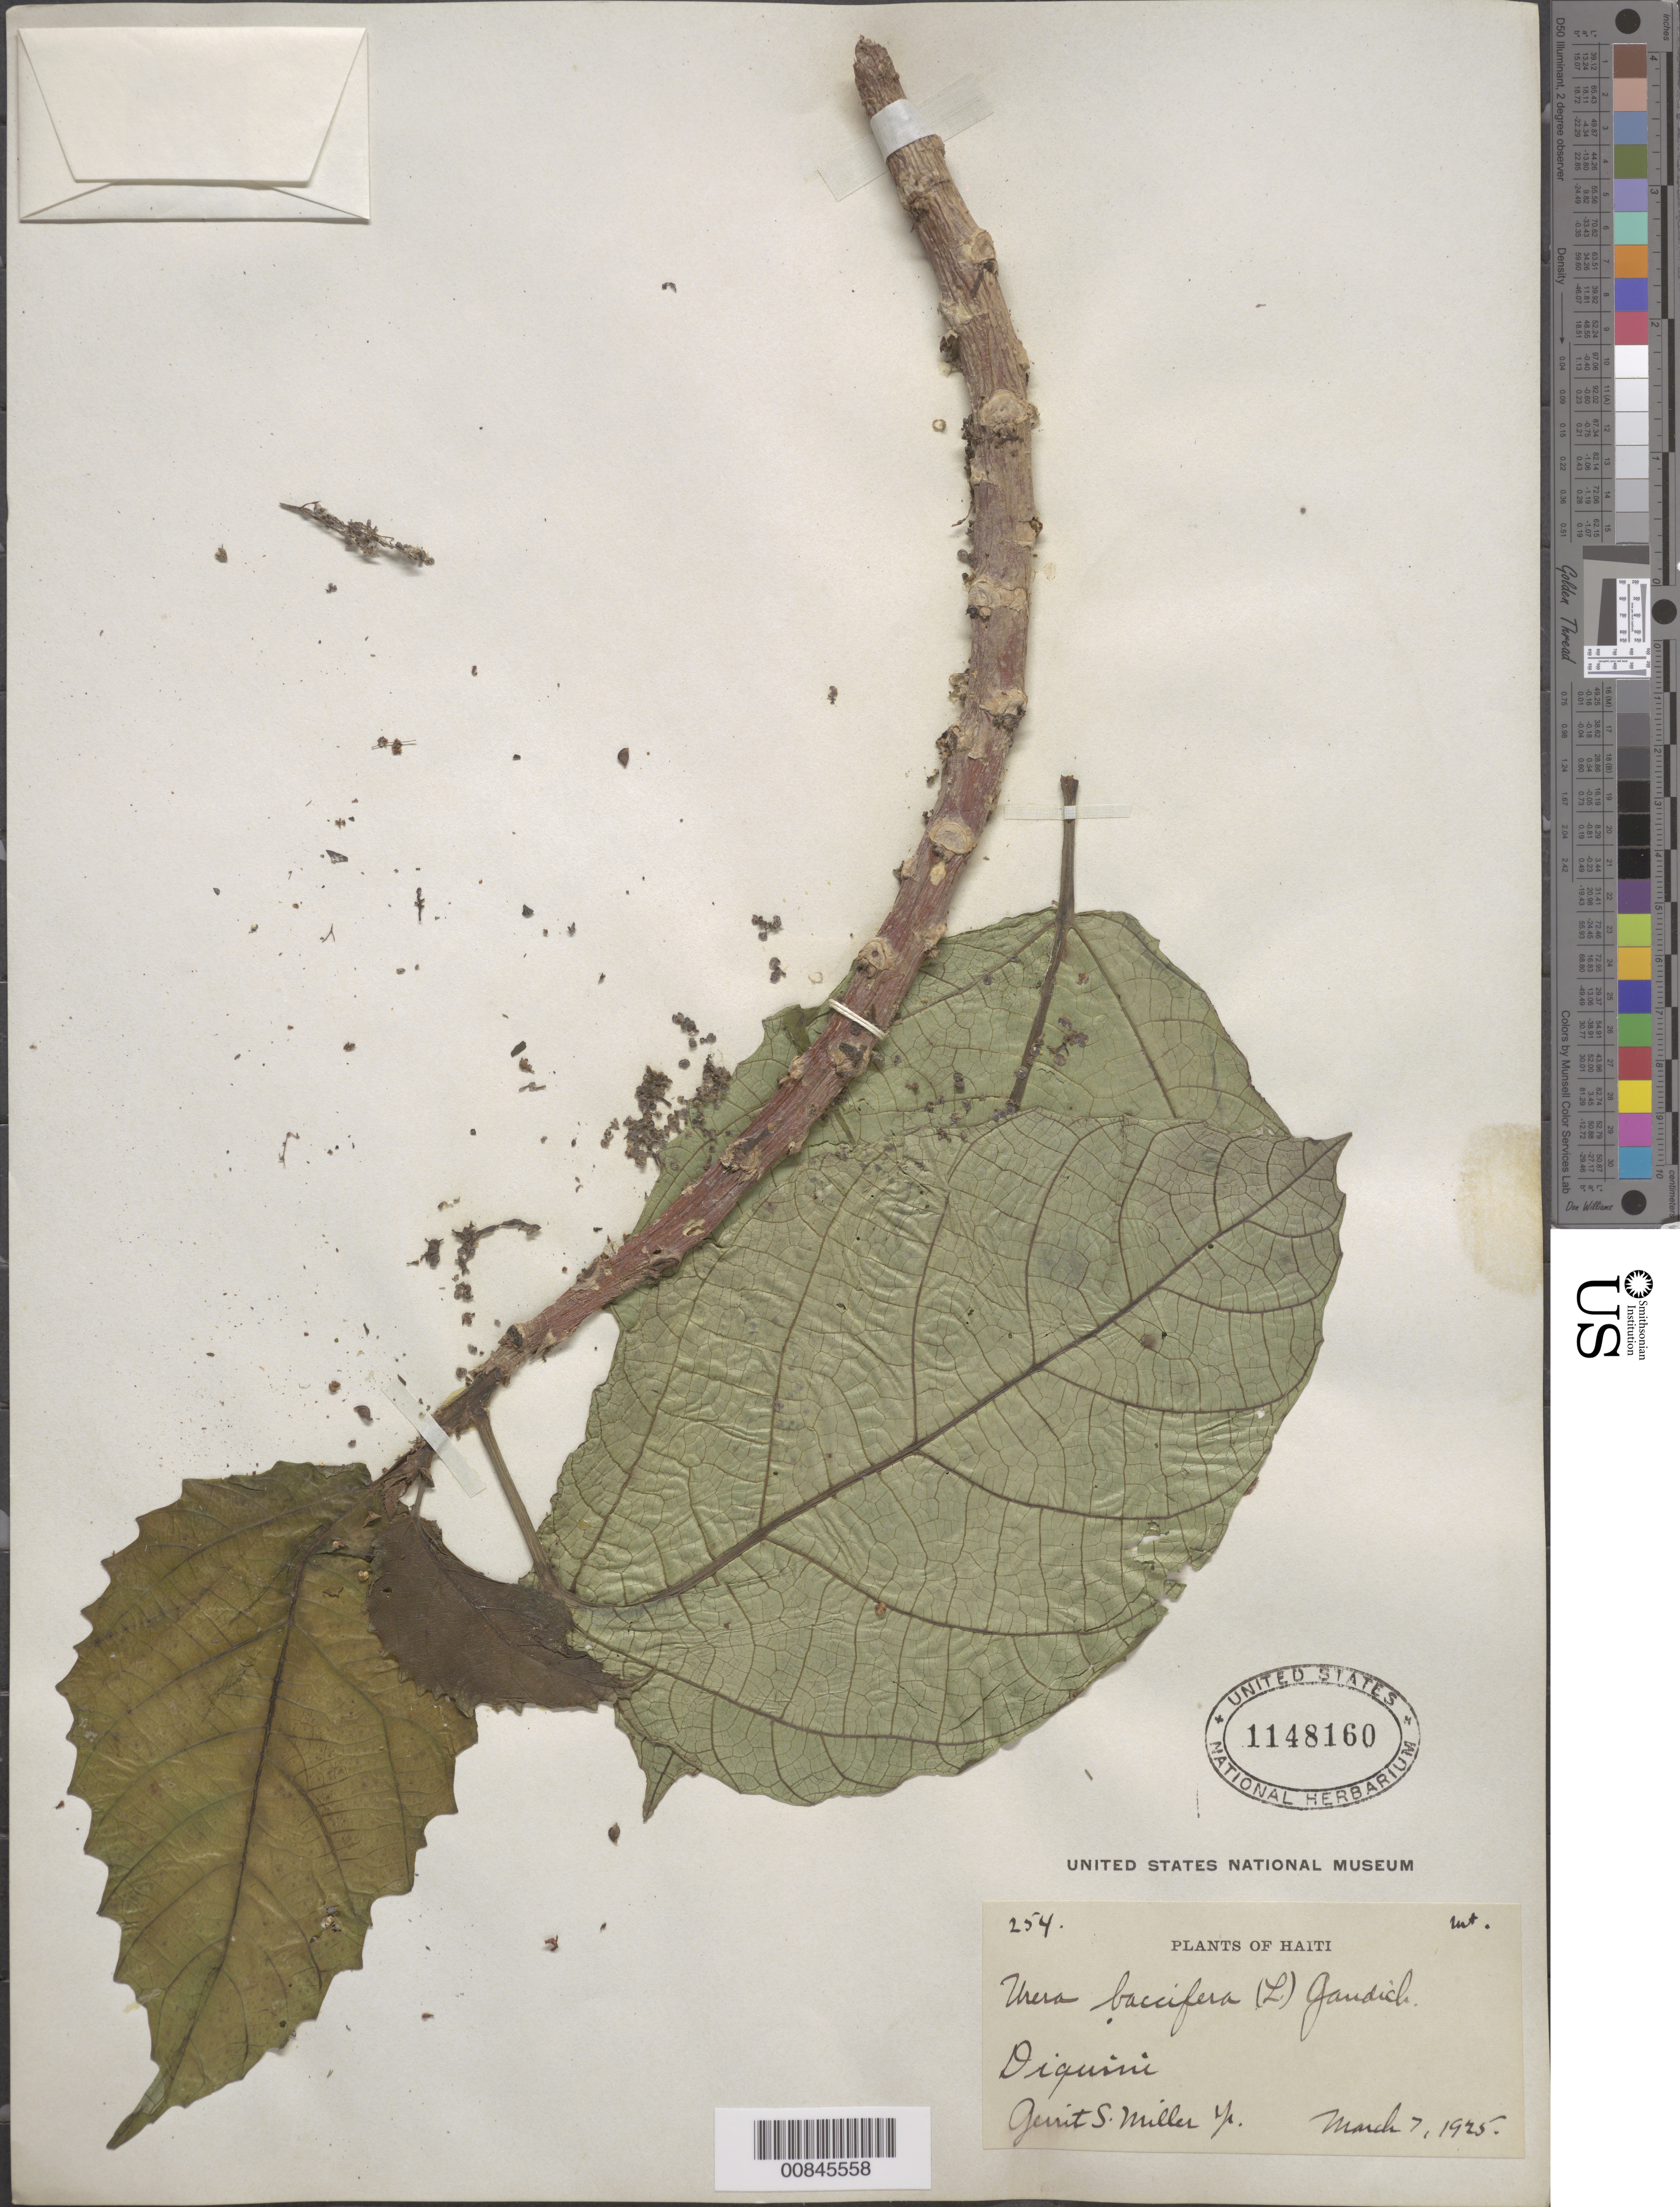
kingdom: Plantae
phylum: Tracheophyta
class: Magnoliopsida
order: Rosales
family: Urticaceae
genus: Urera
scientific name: Urera baccifera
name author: (L.) Gaudich. ex Wedd.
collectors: G. S. Miller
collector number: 254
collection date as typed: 07 Mar 1925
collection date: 1925-03-07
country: Haiti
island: Hispaniola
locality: Diquiri.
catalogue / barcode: US 1148160